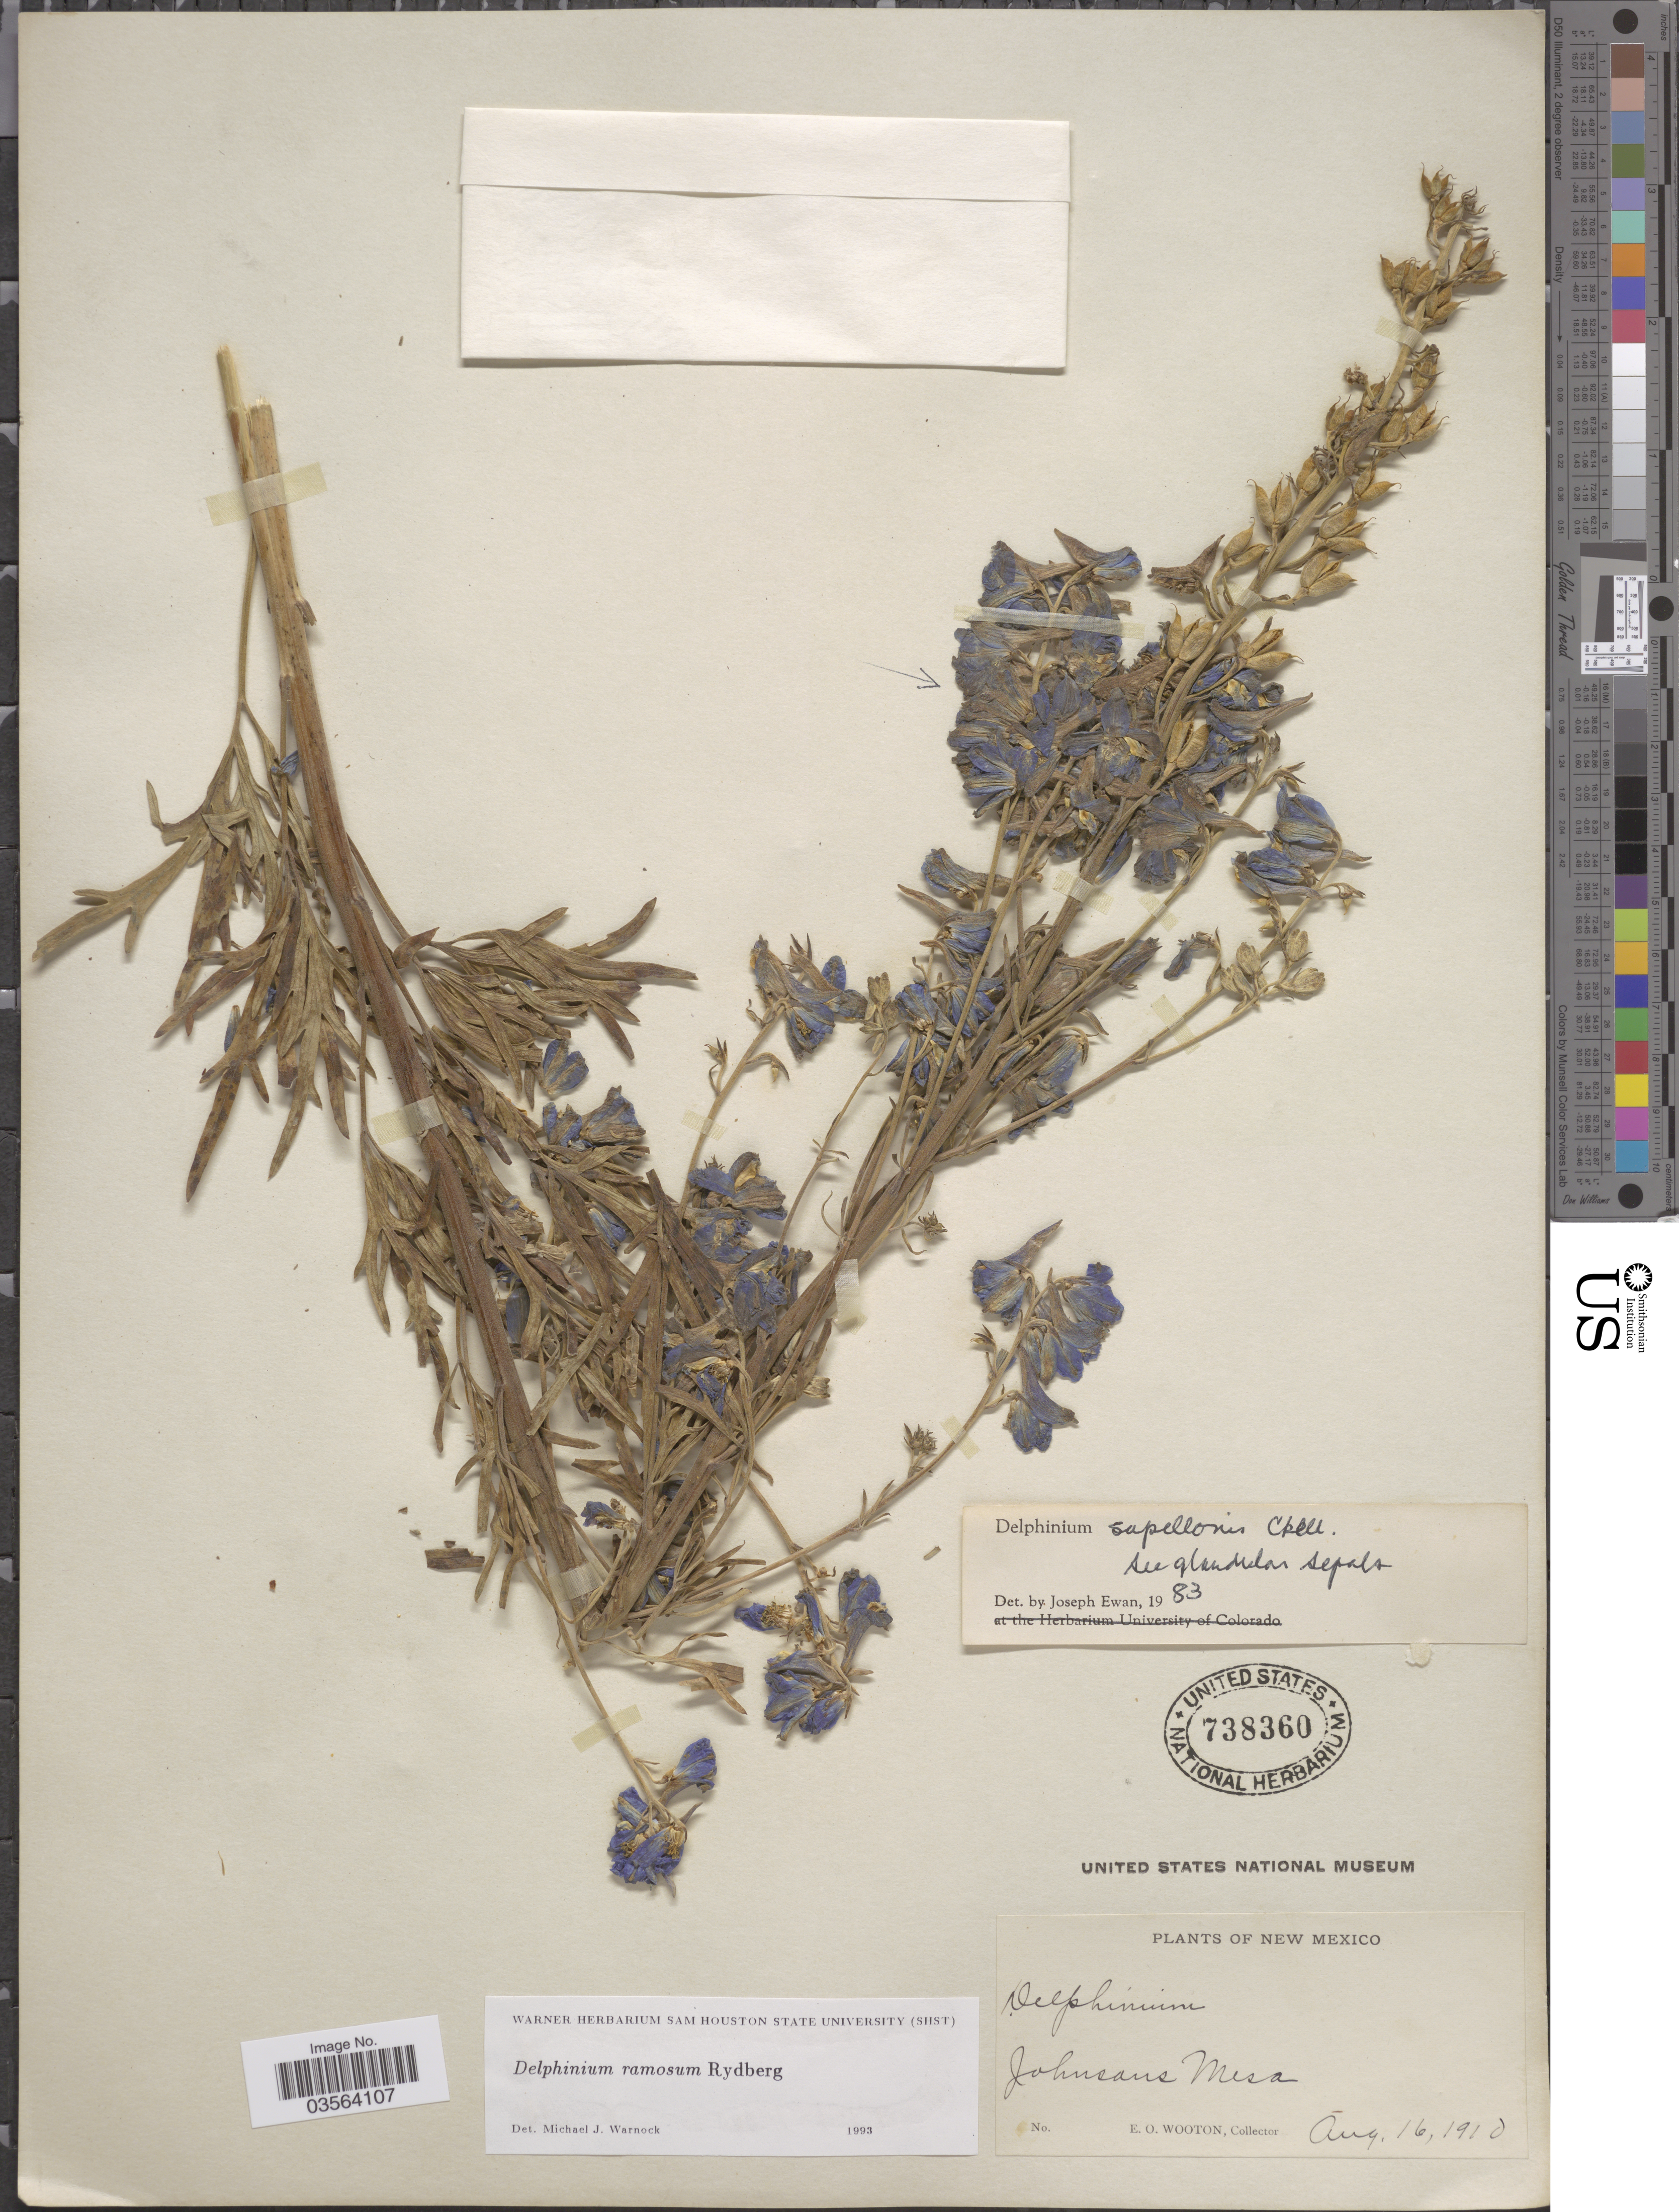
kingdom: Plantae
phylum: Tracheophyta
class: Magnoliopsida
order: Ranunculales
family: Ranunculaceae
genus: Delphinium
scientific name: Delphinium ramosum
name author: Rydb.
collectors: E. O. Wooton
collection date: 1910-08-16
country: United States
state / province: New Mexico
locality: Johnsons Mesa.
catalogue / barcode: US 738360